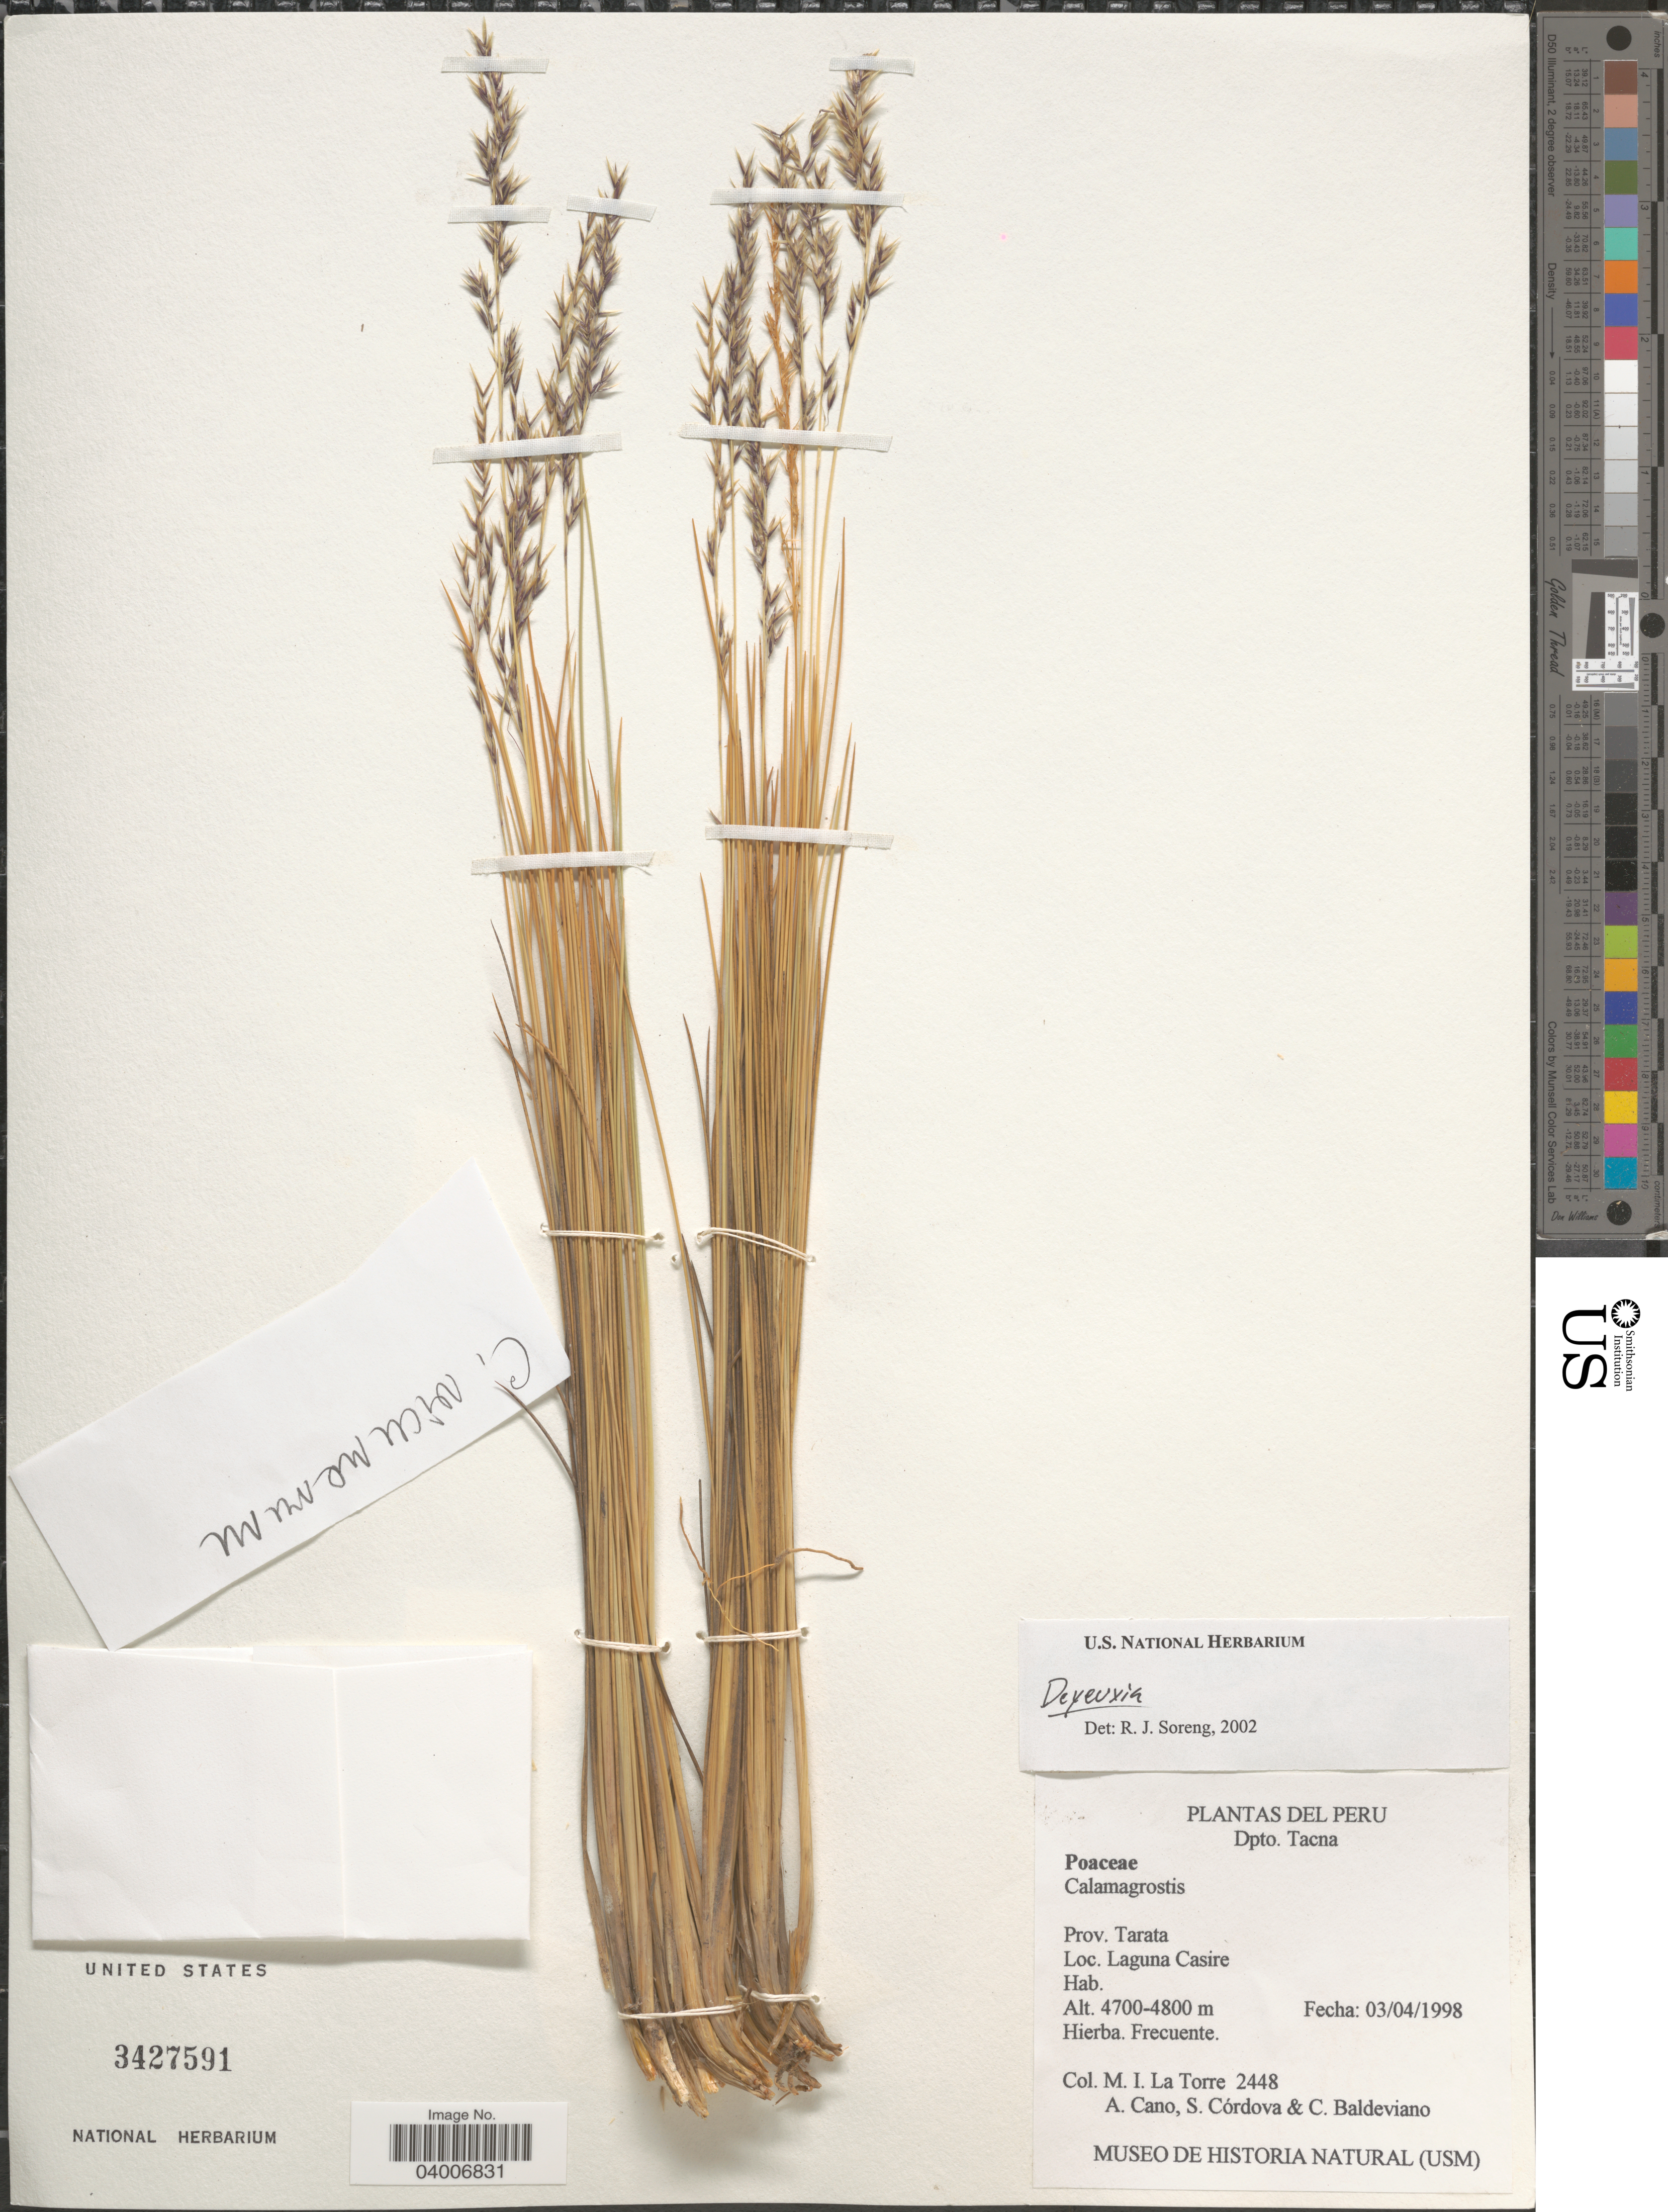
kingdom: Plantae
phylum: Tracheophyta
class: Liliopsida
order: Poales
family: Poaceae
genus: Cinnagrostis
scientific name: Cinnagrostis sp.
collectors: M. La Torre, A. Cano, S. Cordova & C. Baldeviano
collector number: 2448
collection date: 1998-04-03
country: Peru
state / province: Tacna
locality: Dpto. Tacna. Prov. Tarata. Laguna Casire.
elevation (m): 4700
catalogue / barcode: US 3427591